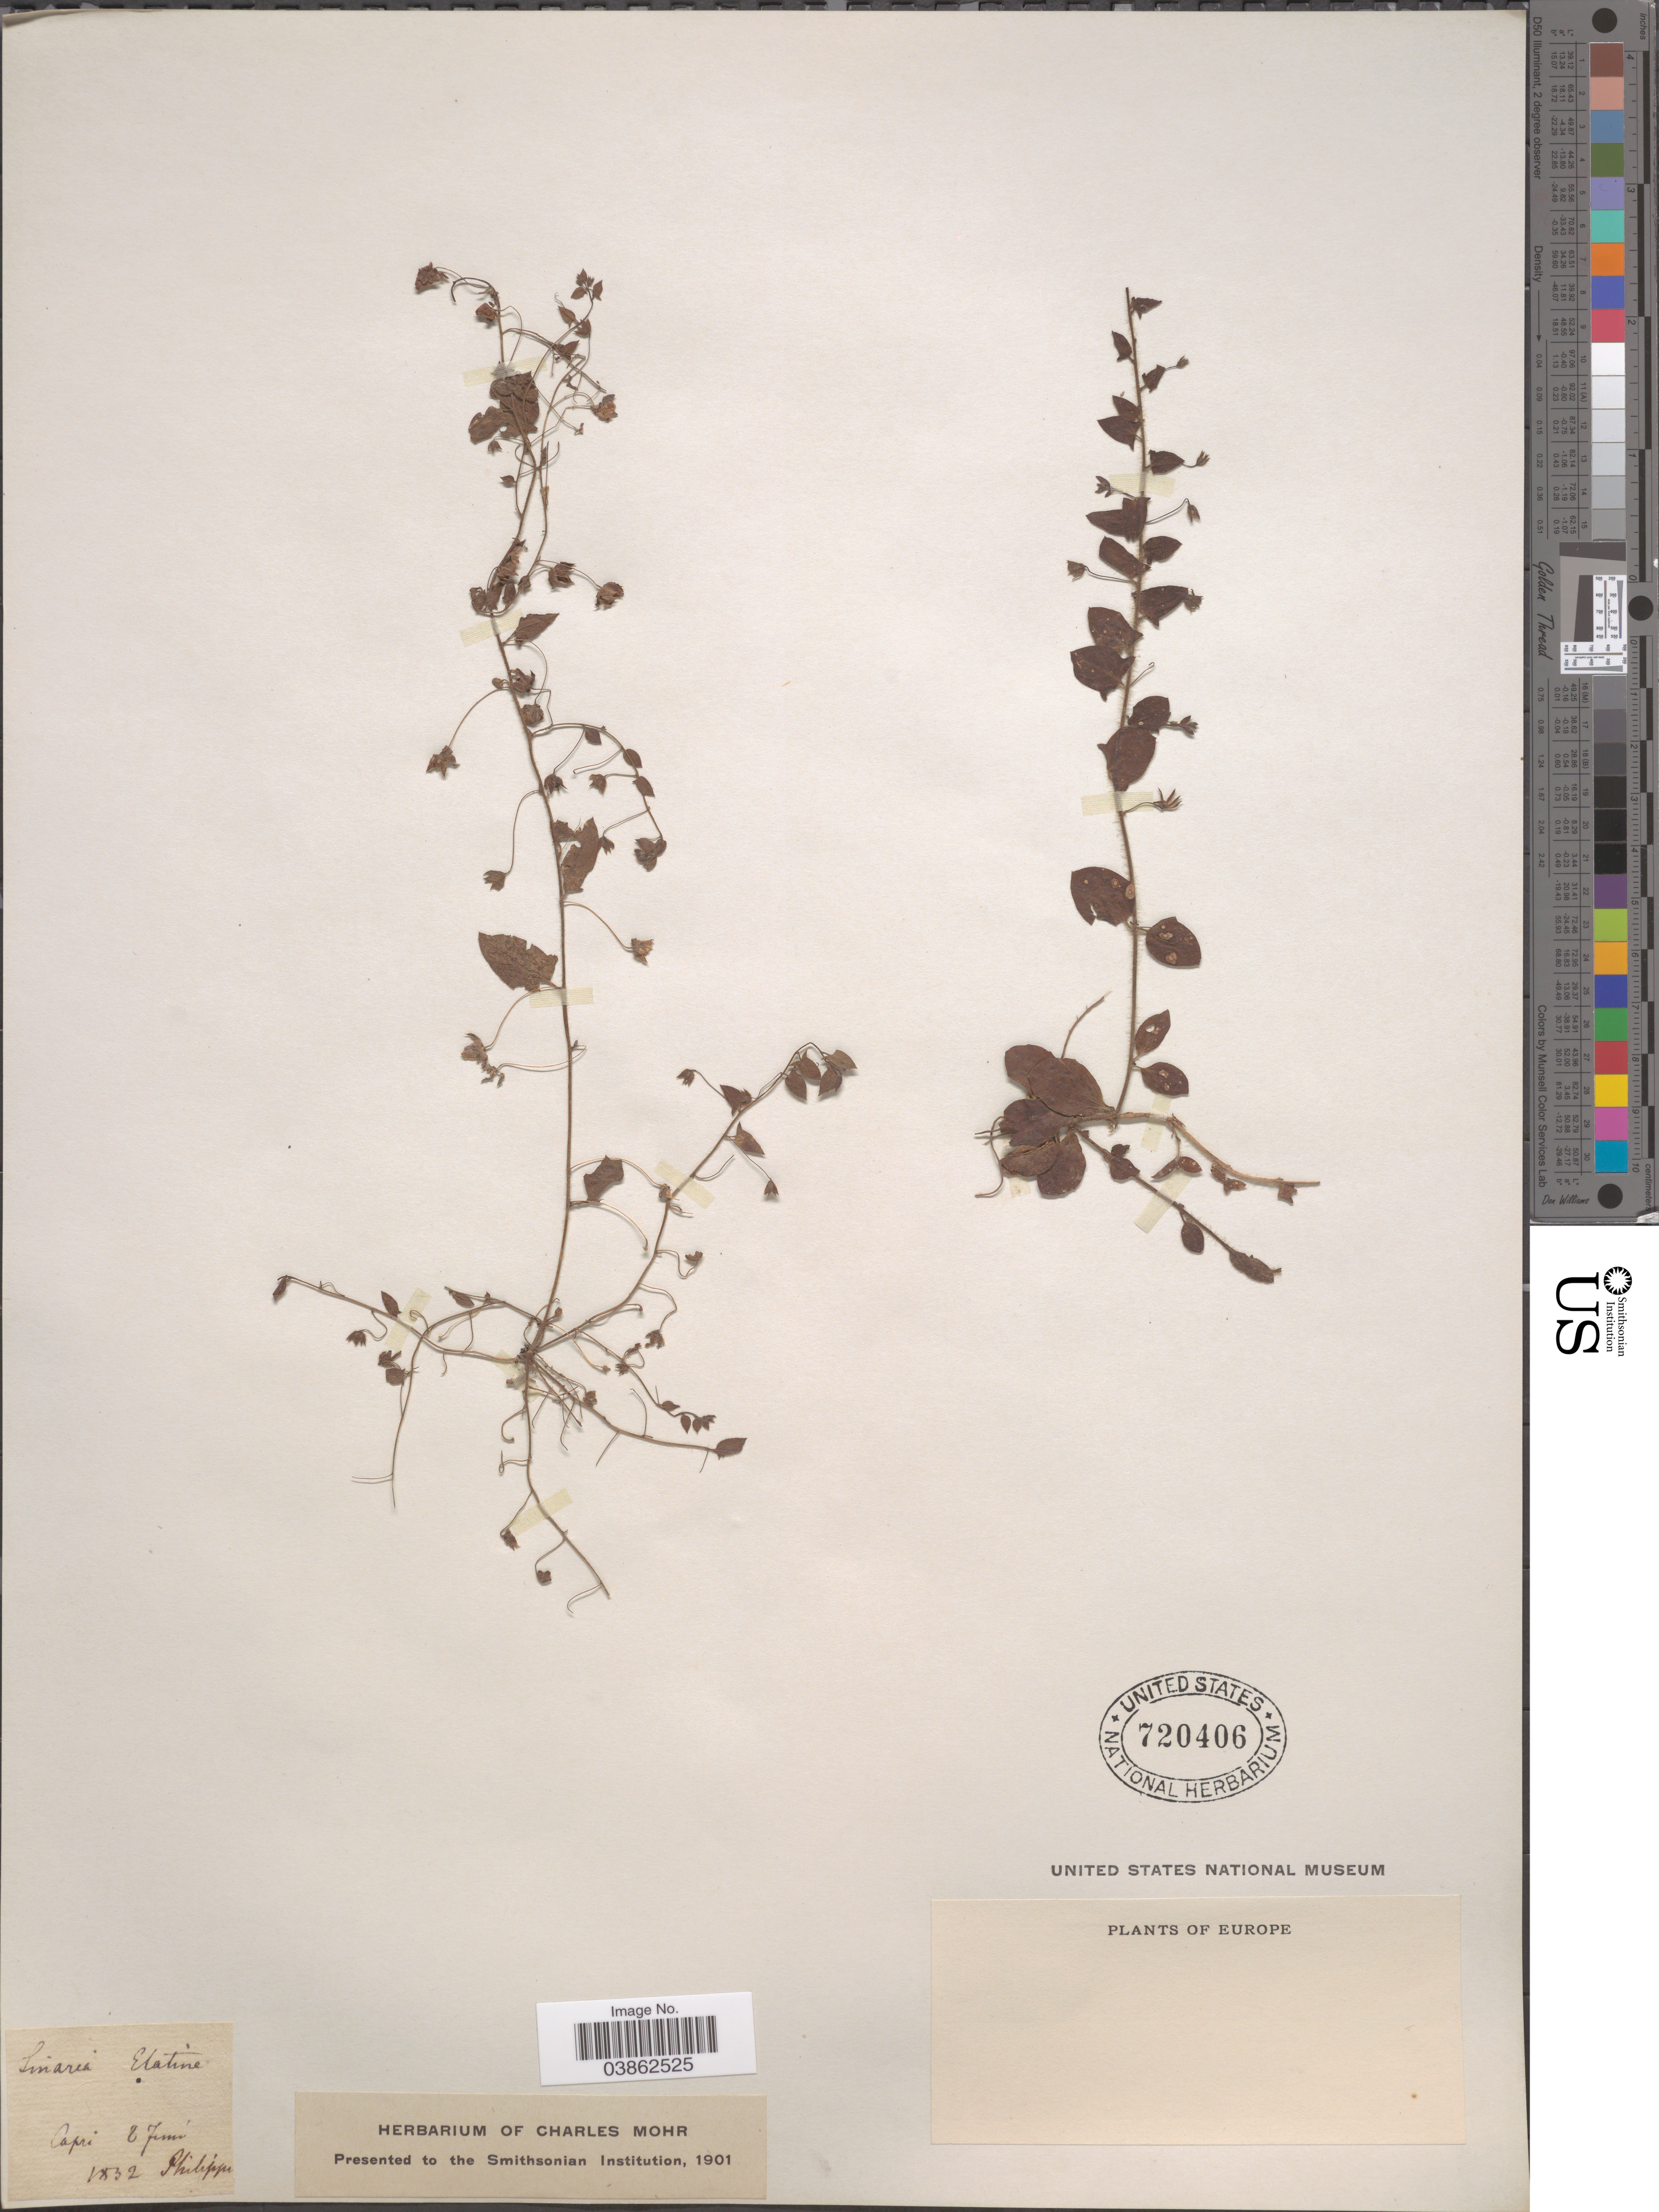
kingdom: Plantae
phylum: Tracheophyta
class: Magnoliopsida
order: Lamiales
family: Plantaginaceae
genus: Elatinoides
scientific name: Elatinoides elatine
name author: (L.) Wettst.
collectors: -. Philippi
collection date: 1832-06-08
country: Italy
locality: Europe. Capri.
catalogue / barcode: US 720406